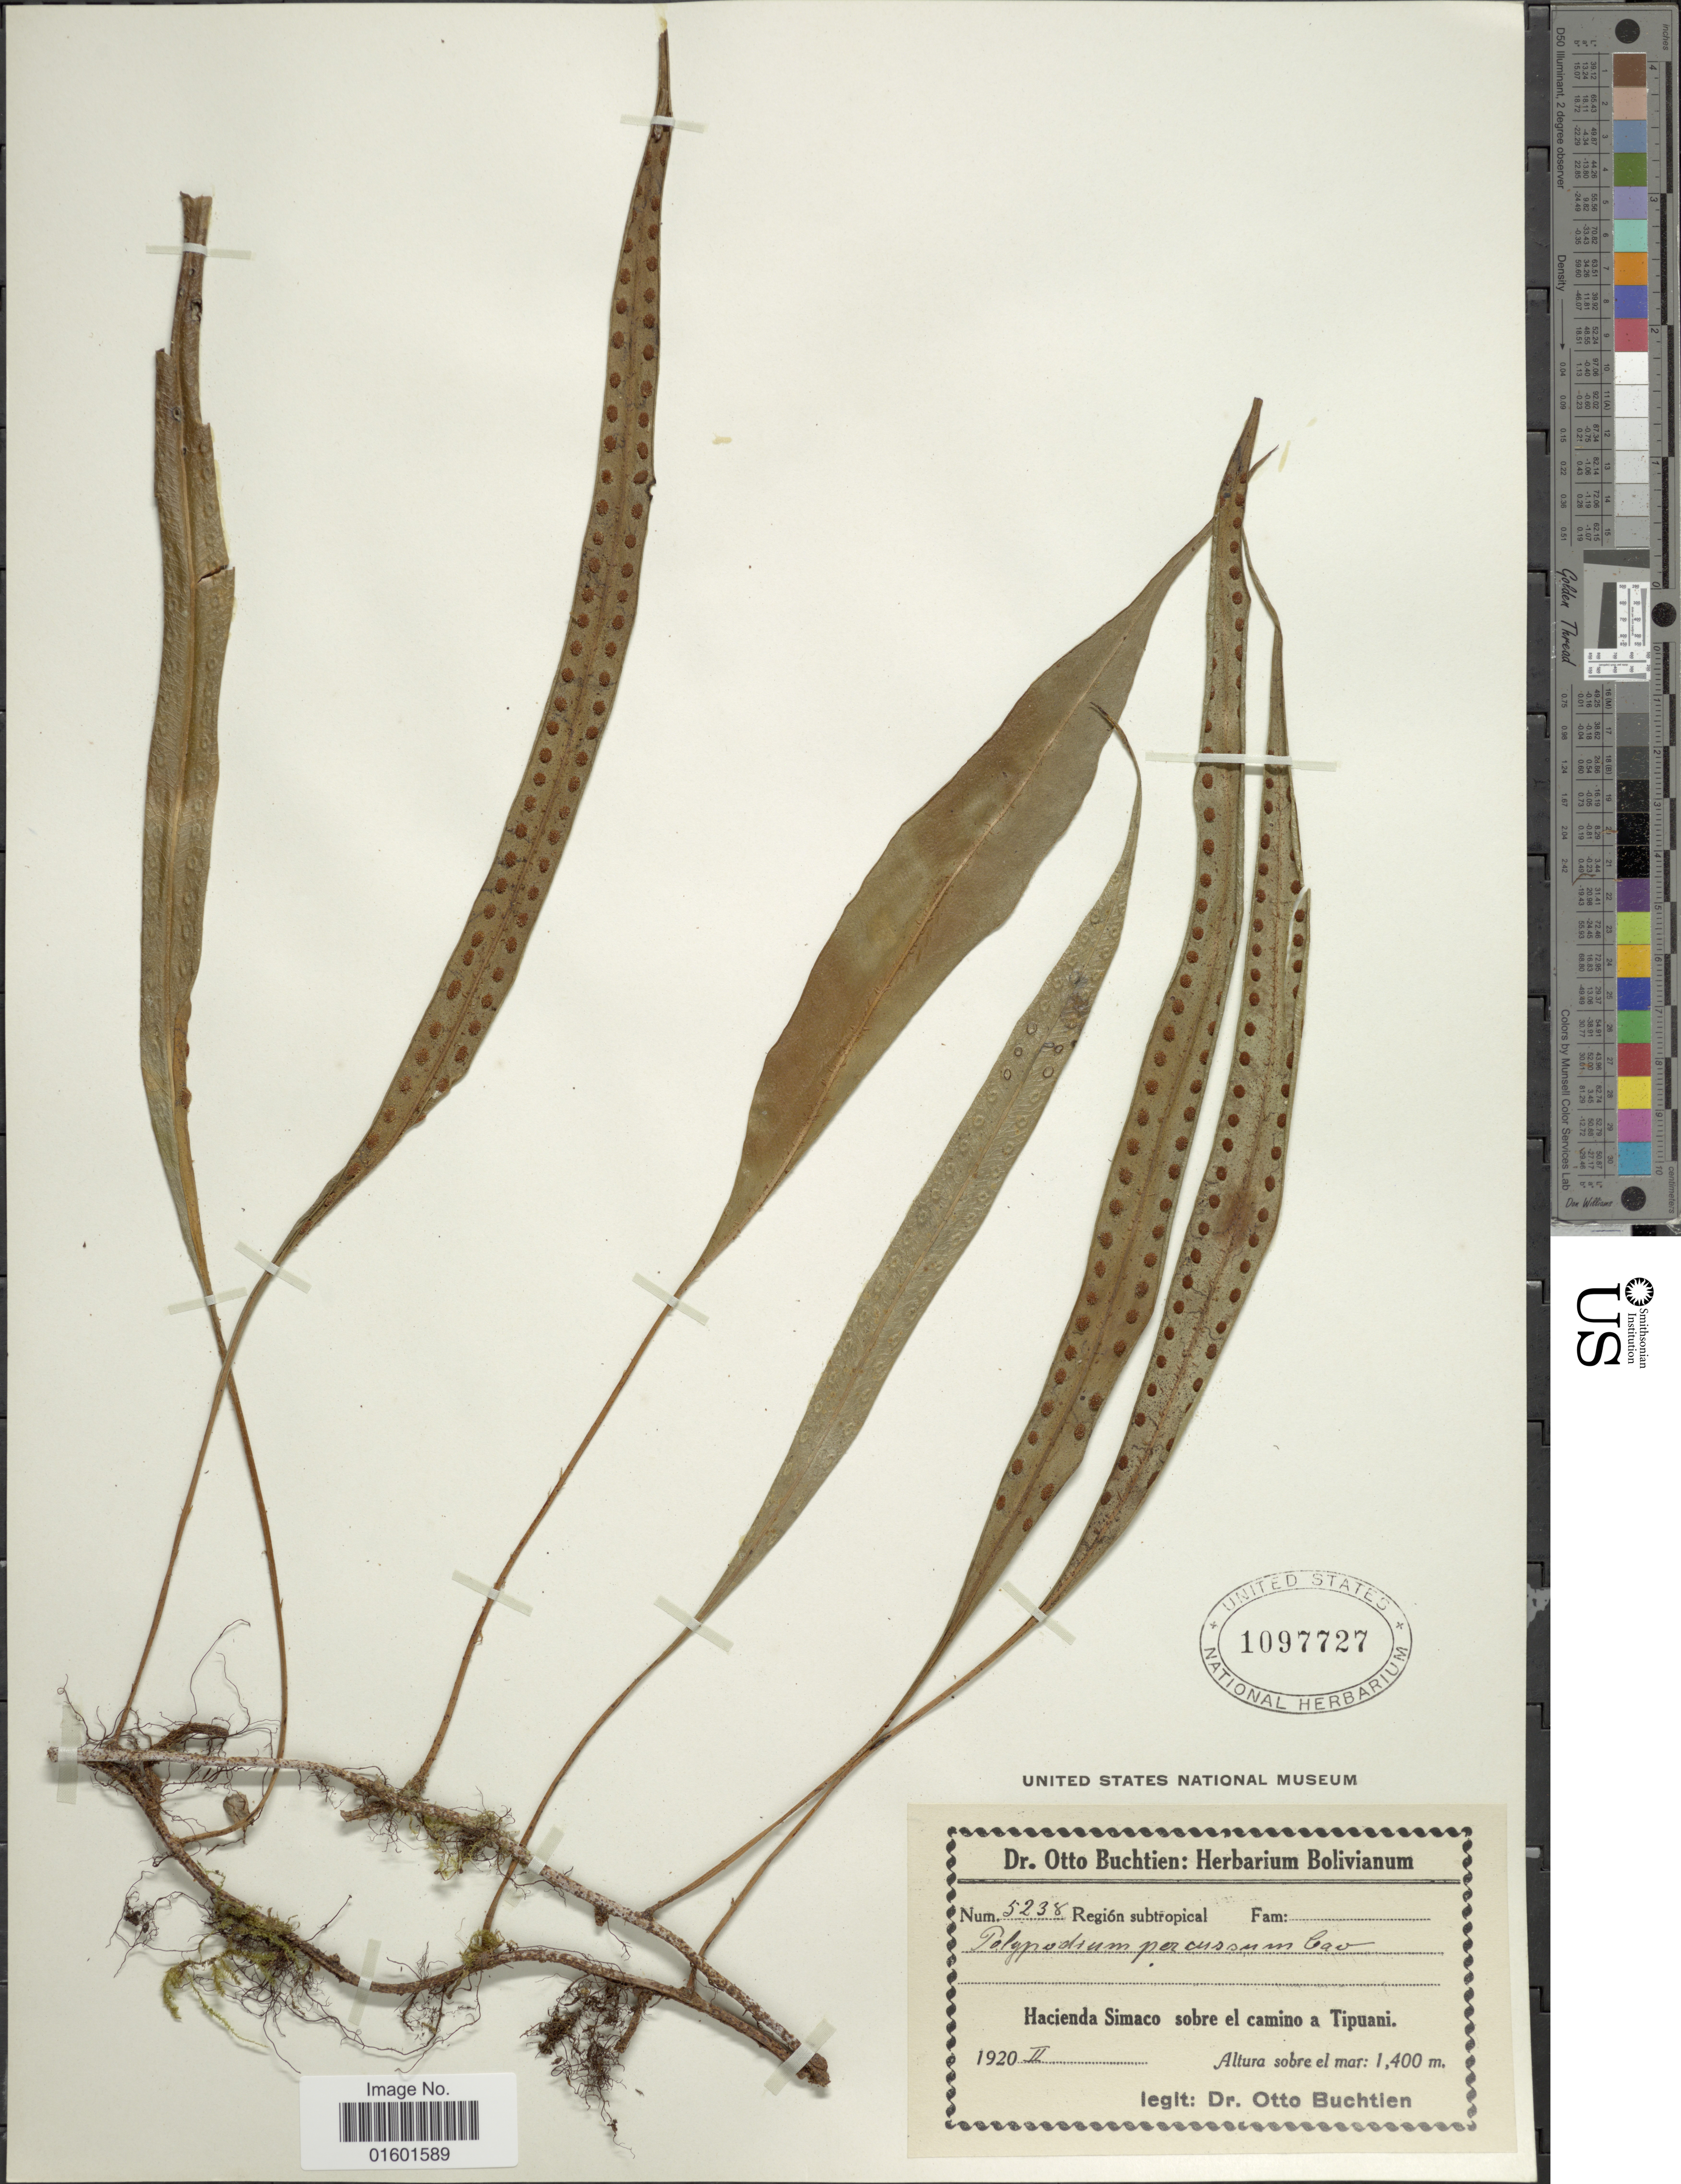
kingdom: Plantae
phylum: Tracheophyta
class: Polypodiopsida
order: Polypodiales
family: Polypodiaceae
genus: Microgramma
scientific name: Microgramma percussa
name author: (Cav.) de la Sota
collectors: O. Buchtien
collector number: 5238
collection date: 1920-02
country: Bolivia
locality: Hacienda Simaco, sobre el camino a Tipuani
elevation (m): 1400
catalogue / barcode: US 1097727